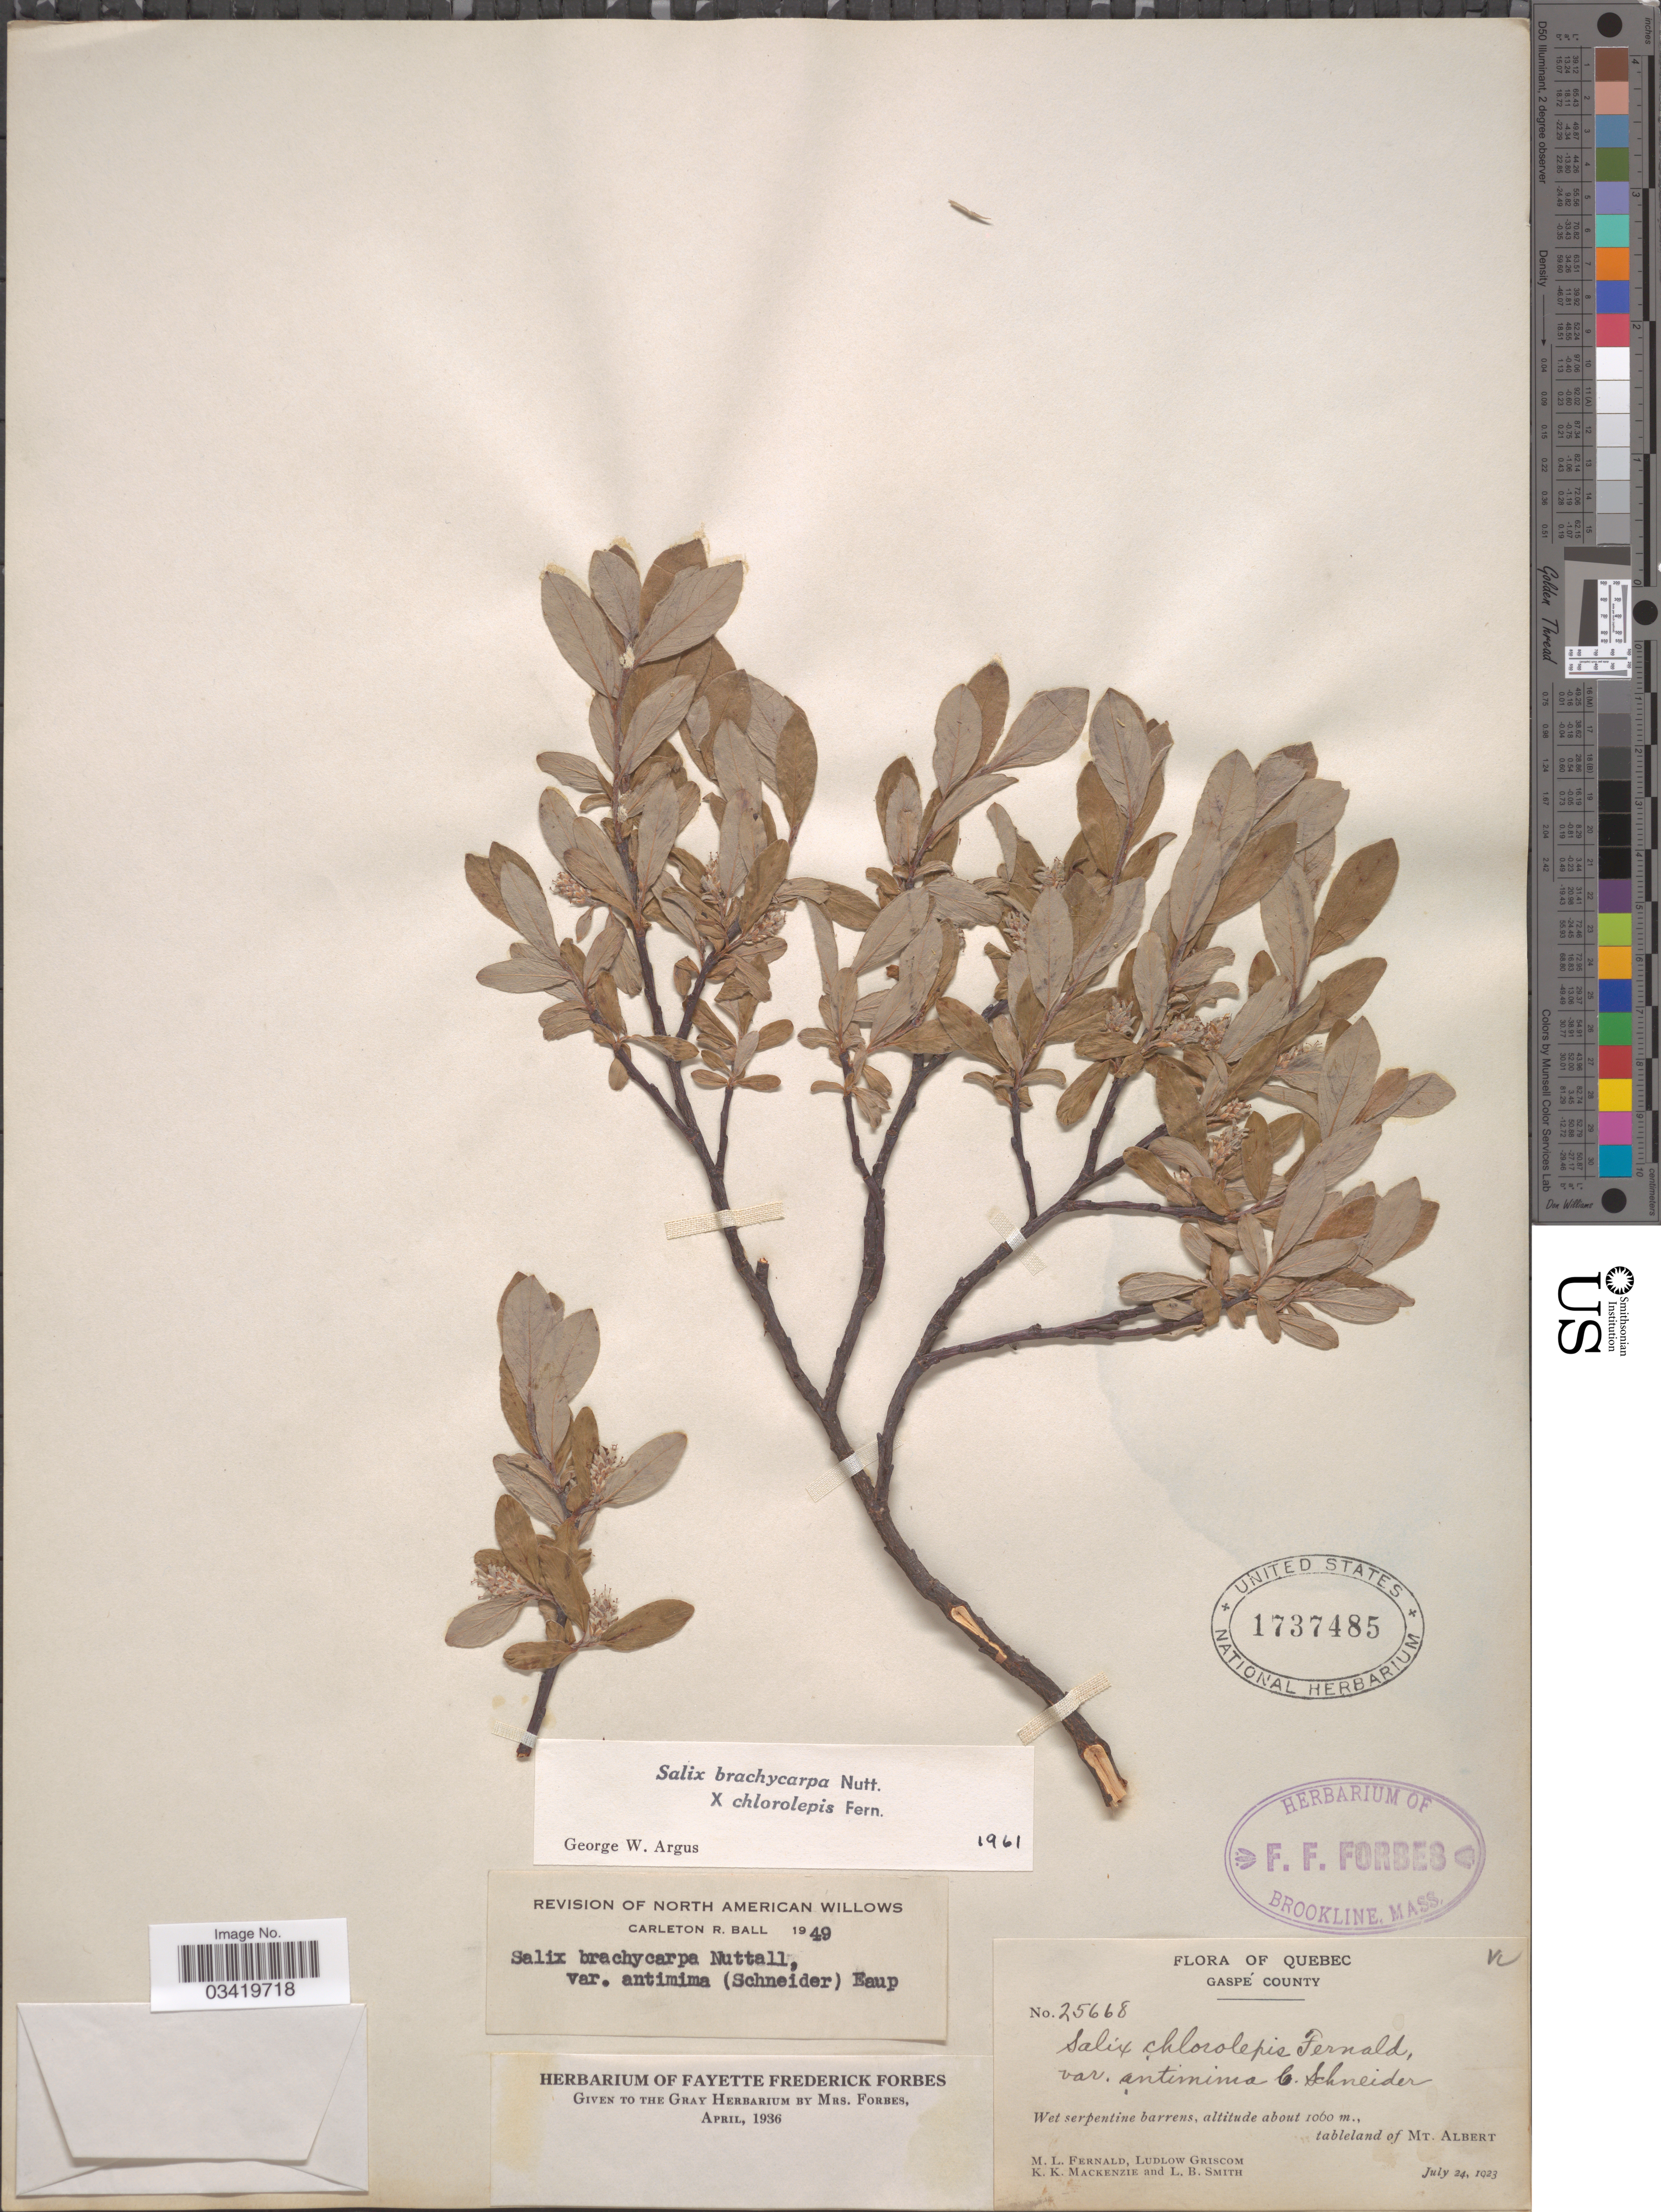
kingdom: Plantae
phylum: Tracheophyta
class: Magnoliopsida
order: Malpighiales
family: Salicaceae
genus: Salix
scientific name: Salix brachycarpa x S. chlorolepis Fernald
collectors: M. L. Fernald, L. Griscom, K. K. Mackenzie & L. Smith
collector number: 25668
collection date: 1923-07-24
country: Canada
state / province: Quebec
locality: Gaspé County. Tableland of Mt. Albert.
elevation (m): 1060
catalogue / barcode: US 1737485